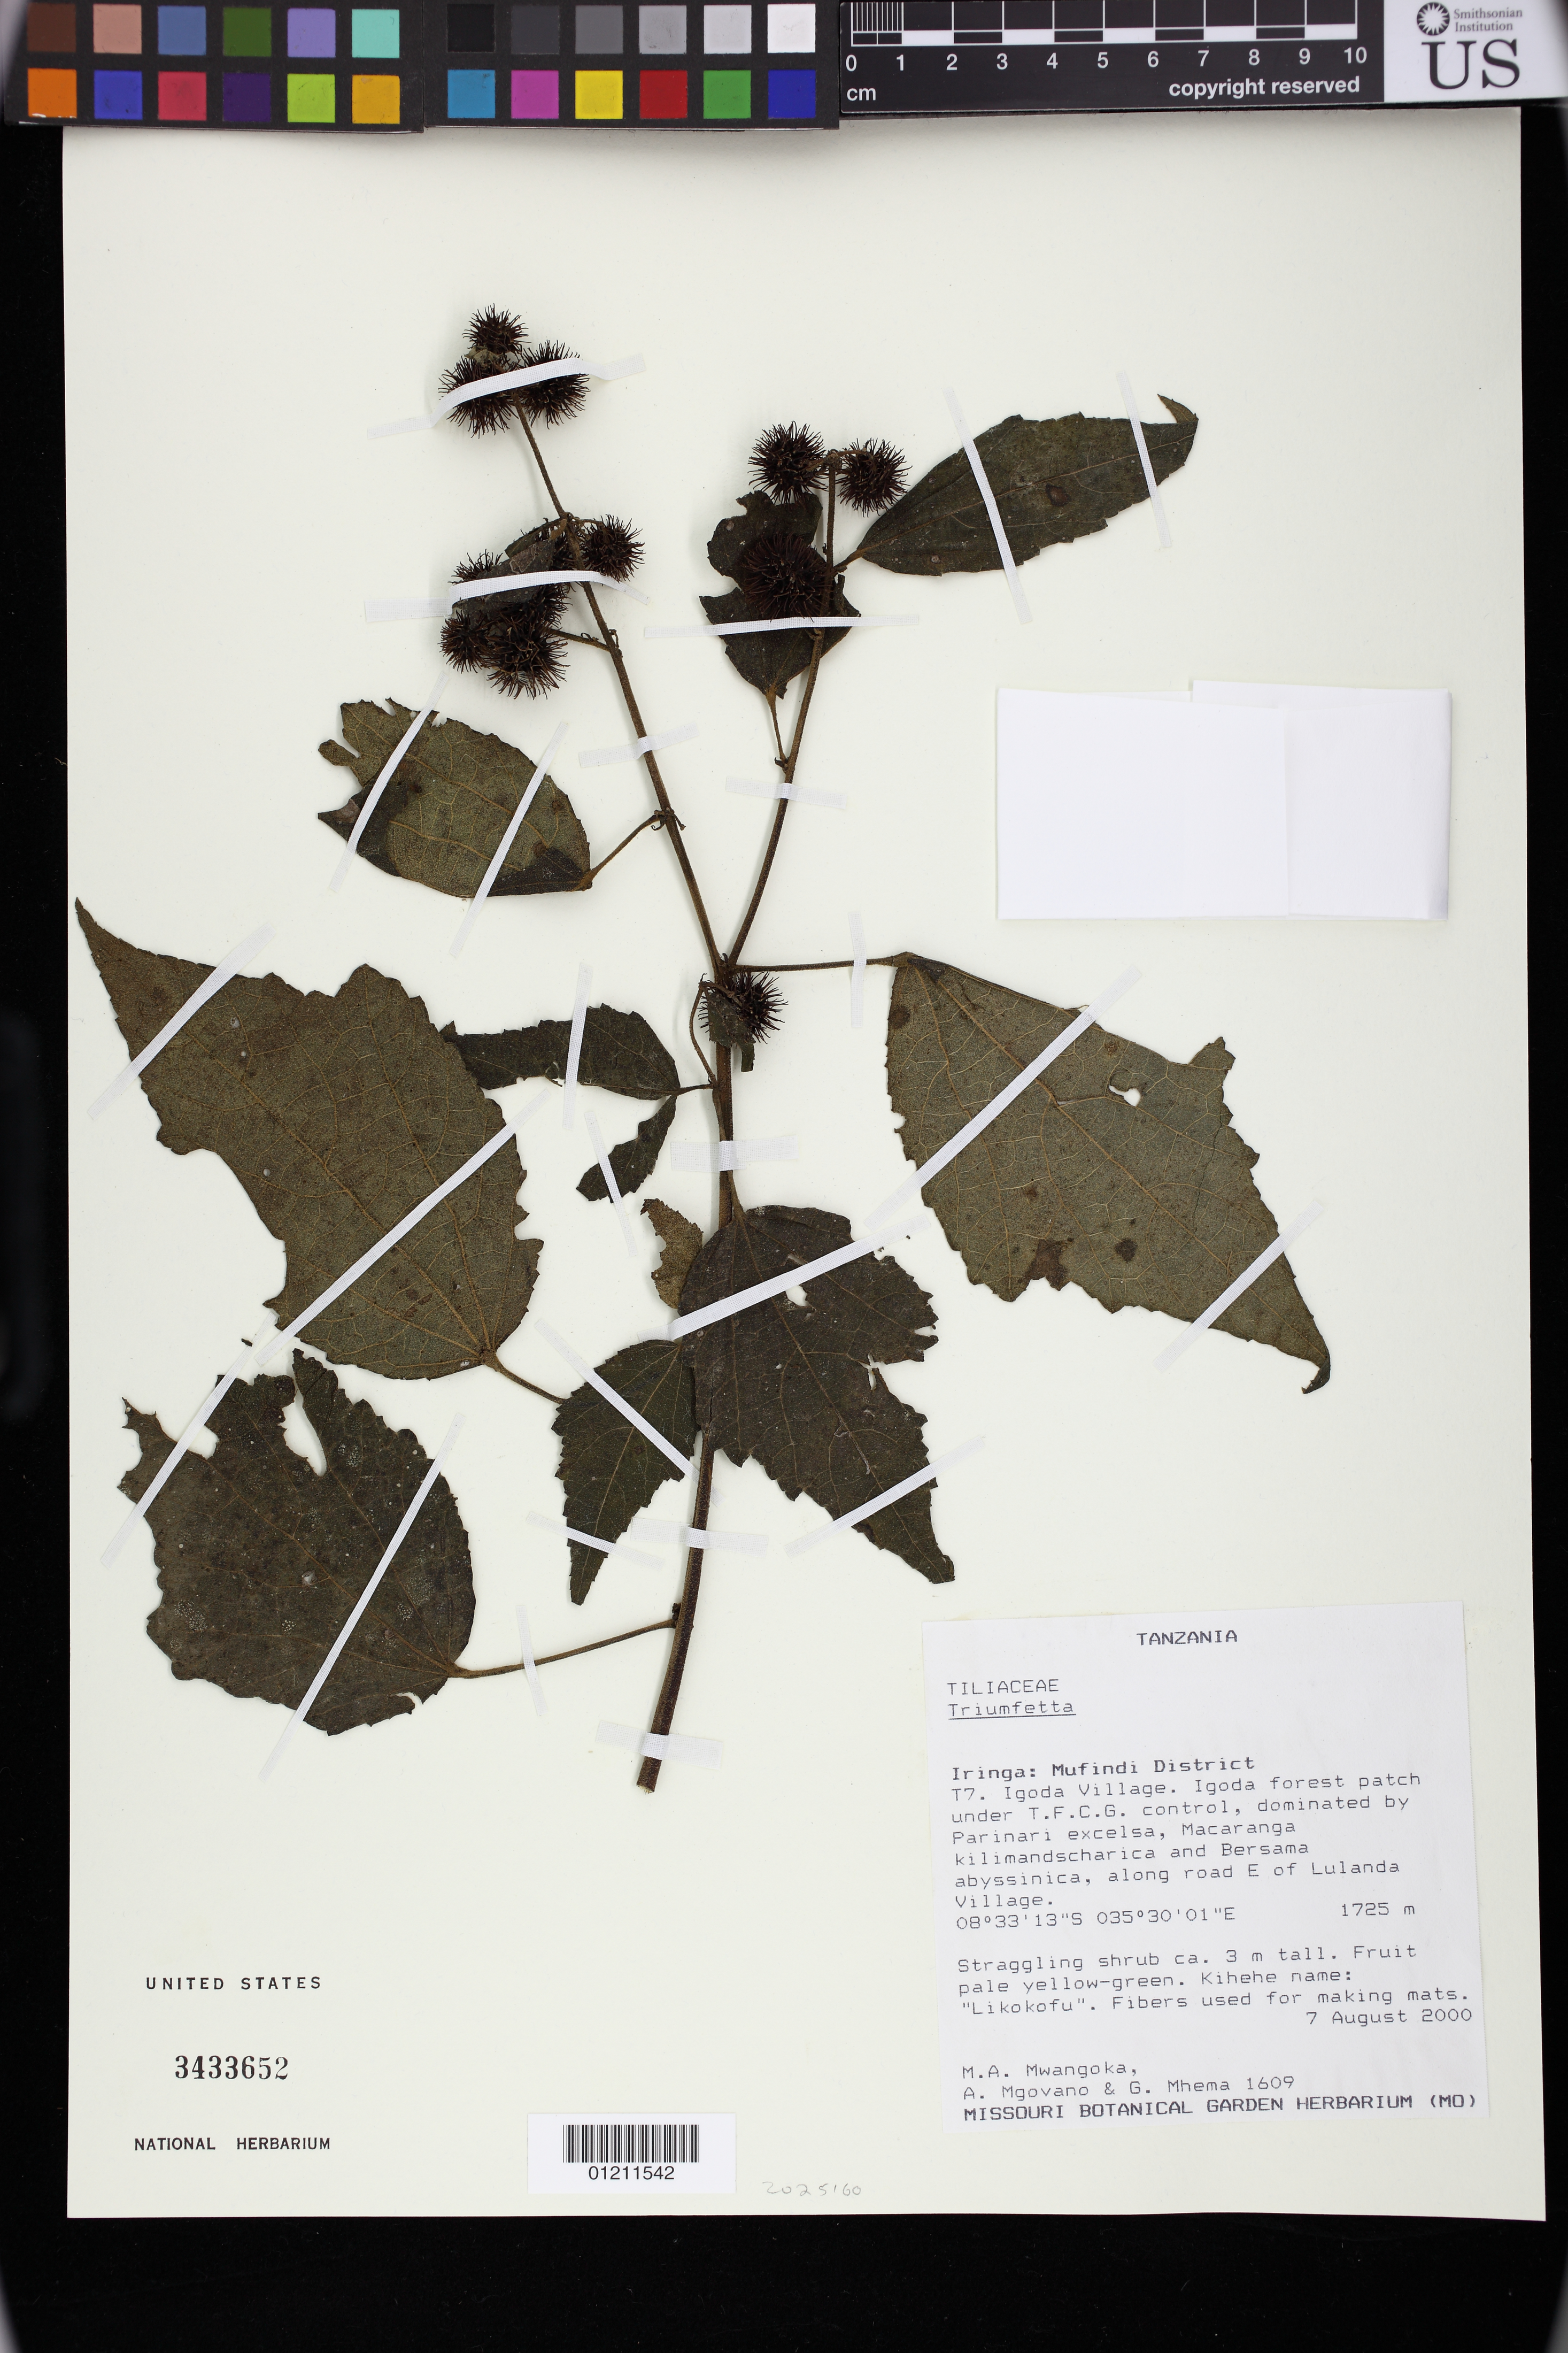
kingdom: Plantae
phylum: Tracheophyta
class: Magnoliopsida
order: Malvales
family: Malvaceae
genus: Triumfetta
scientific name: Triumfetta brachyceras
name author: K. Schum.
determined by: Dorr, Laurence J., Curator (BOT), Smithsonian Institution - National Museum of Natural History (UNITED STATES)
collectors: M. A. Mwangoka, A. Mgovano & G. Mhema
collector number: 1609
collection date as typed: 08 Jul 2000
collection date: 2000-07-08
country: Tanzania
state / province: Iringa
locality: Iringa: Mufindi District. T7. Igoda Village. Igoda forest patch under T.F.C.G. control; along road E of Lulanda Village.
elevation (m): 1725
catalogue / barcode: US 3433652